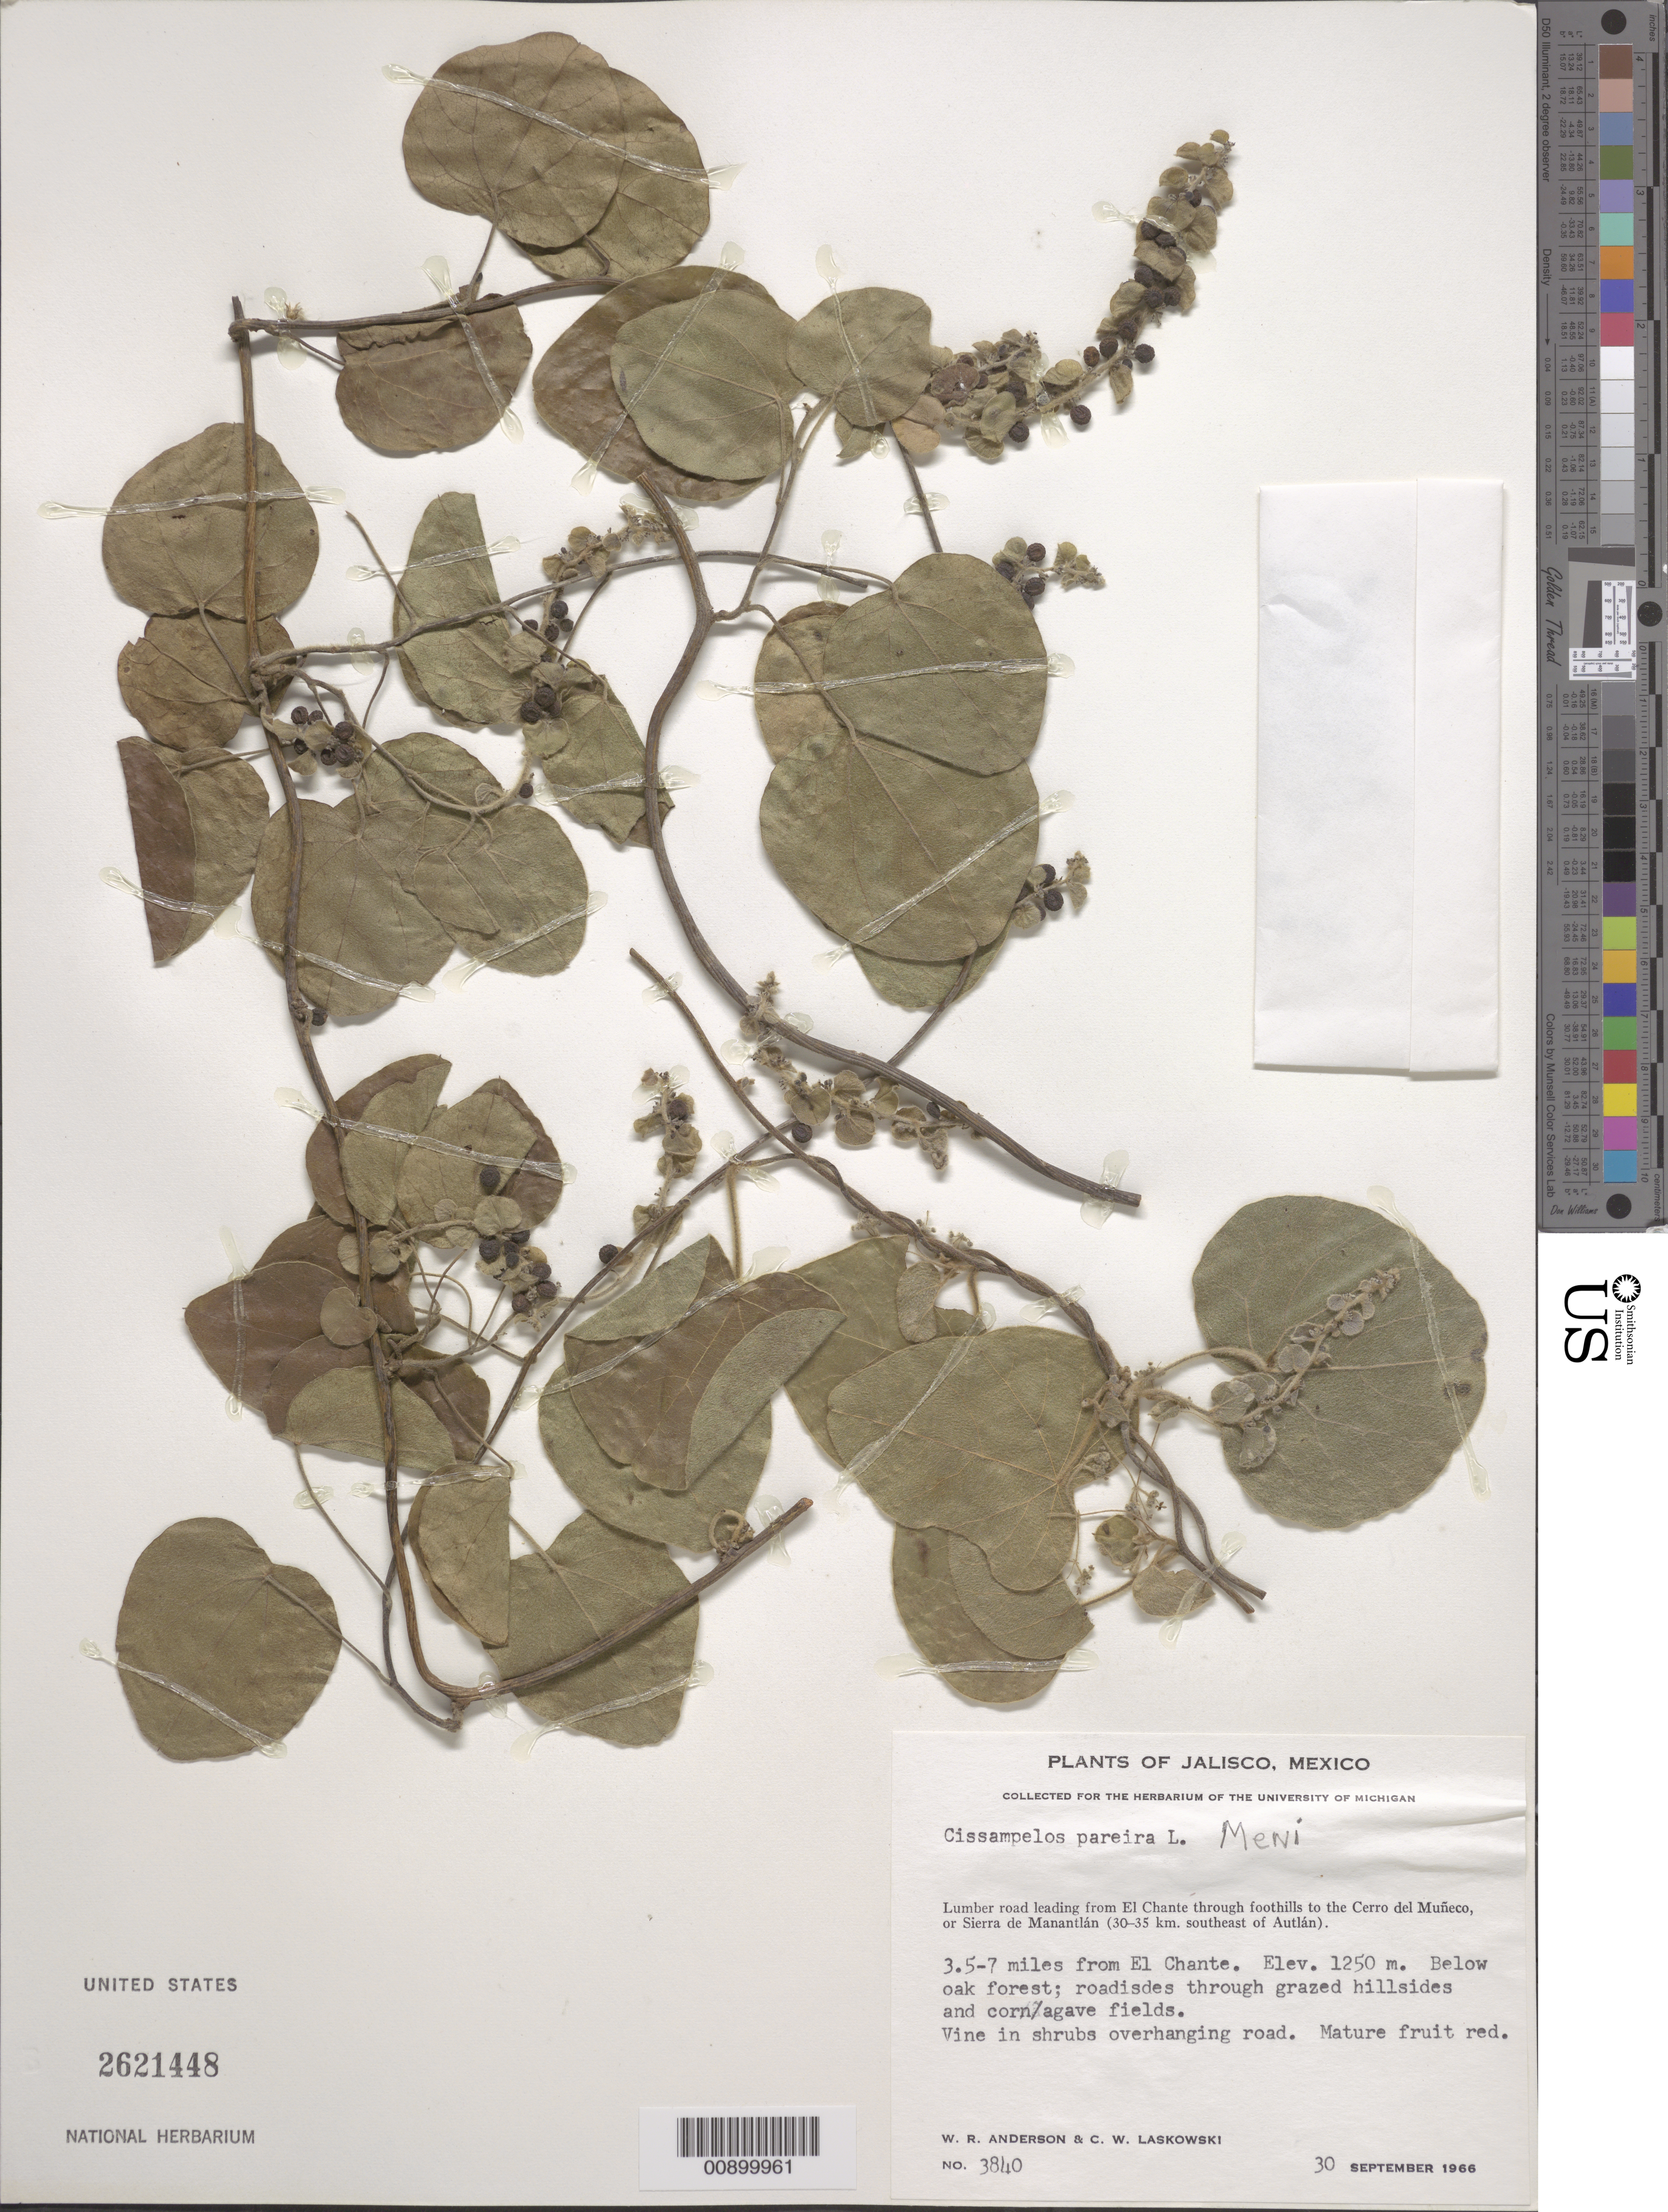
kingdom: Plantae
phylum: Tracheophyta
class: Magnoliopsida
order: Ranunculales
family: Menispermaceae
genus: Cissampelos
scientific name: Cissampelos pareira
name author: L.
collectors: W. R. Anderson & C. Laskowski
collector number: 3840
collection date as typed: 30 Sep 1966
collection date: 1966-09-30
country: Mexico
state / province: Jalisco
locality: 3.5 - 7 miles from El Chante. Lumber road leading from El Chante through foothills to the Cerro del Muñeco, or Sierra de Manantlán (30-35 km. southeast of Autlán).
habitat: Vine in shrubs overhanging road. Below oak forest; roadsides through grazed hillsides and corn/agave fields.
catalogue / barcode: US 2621448